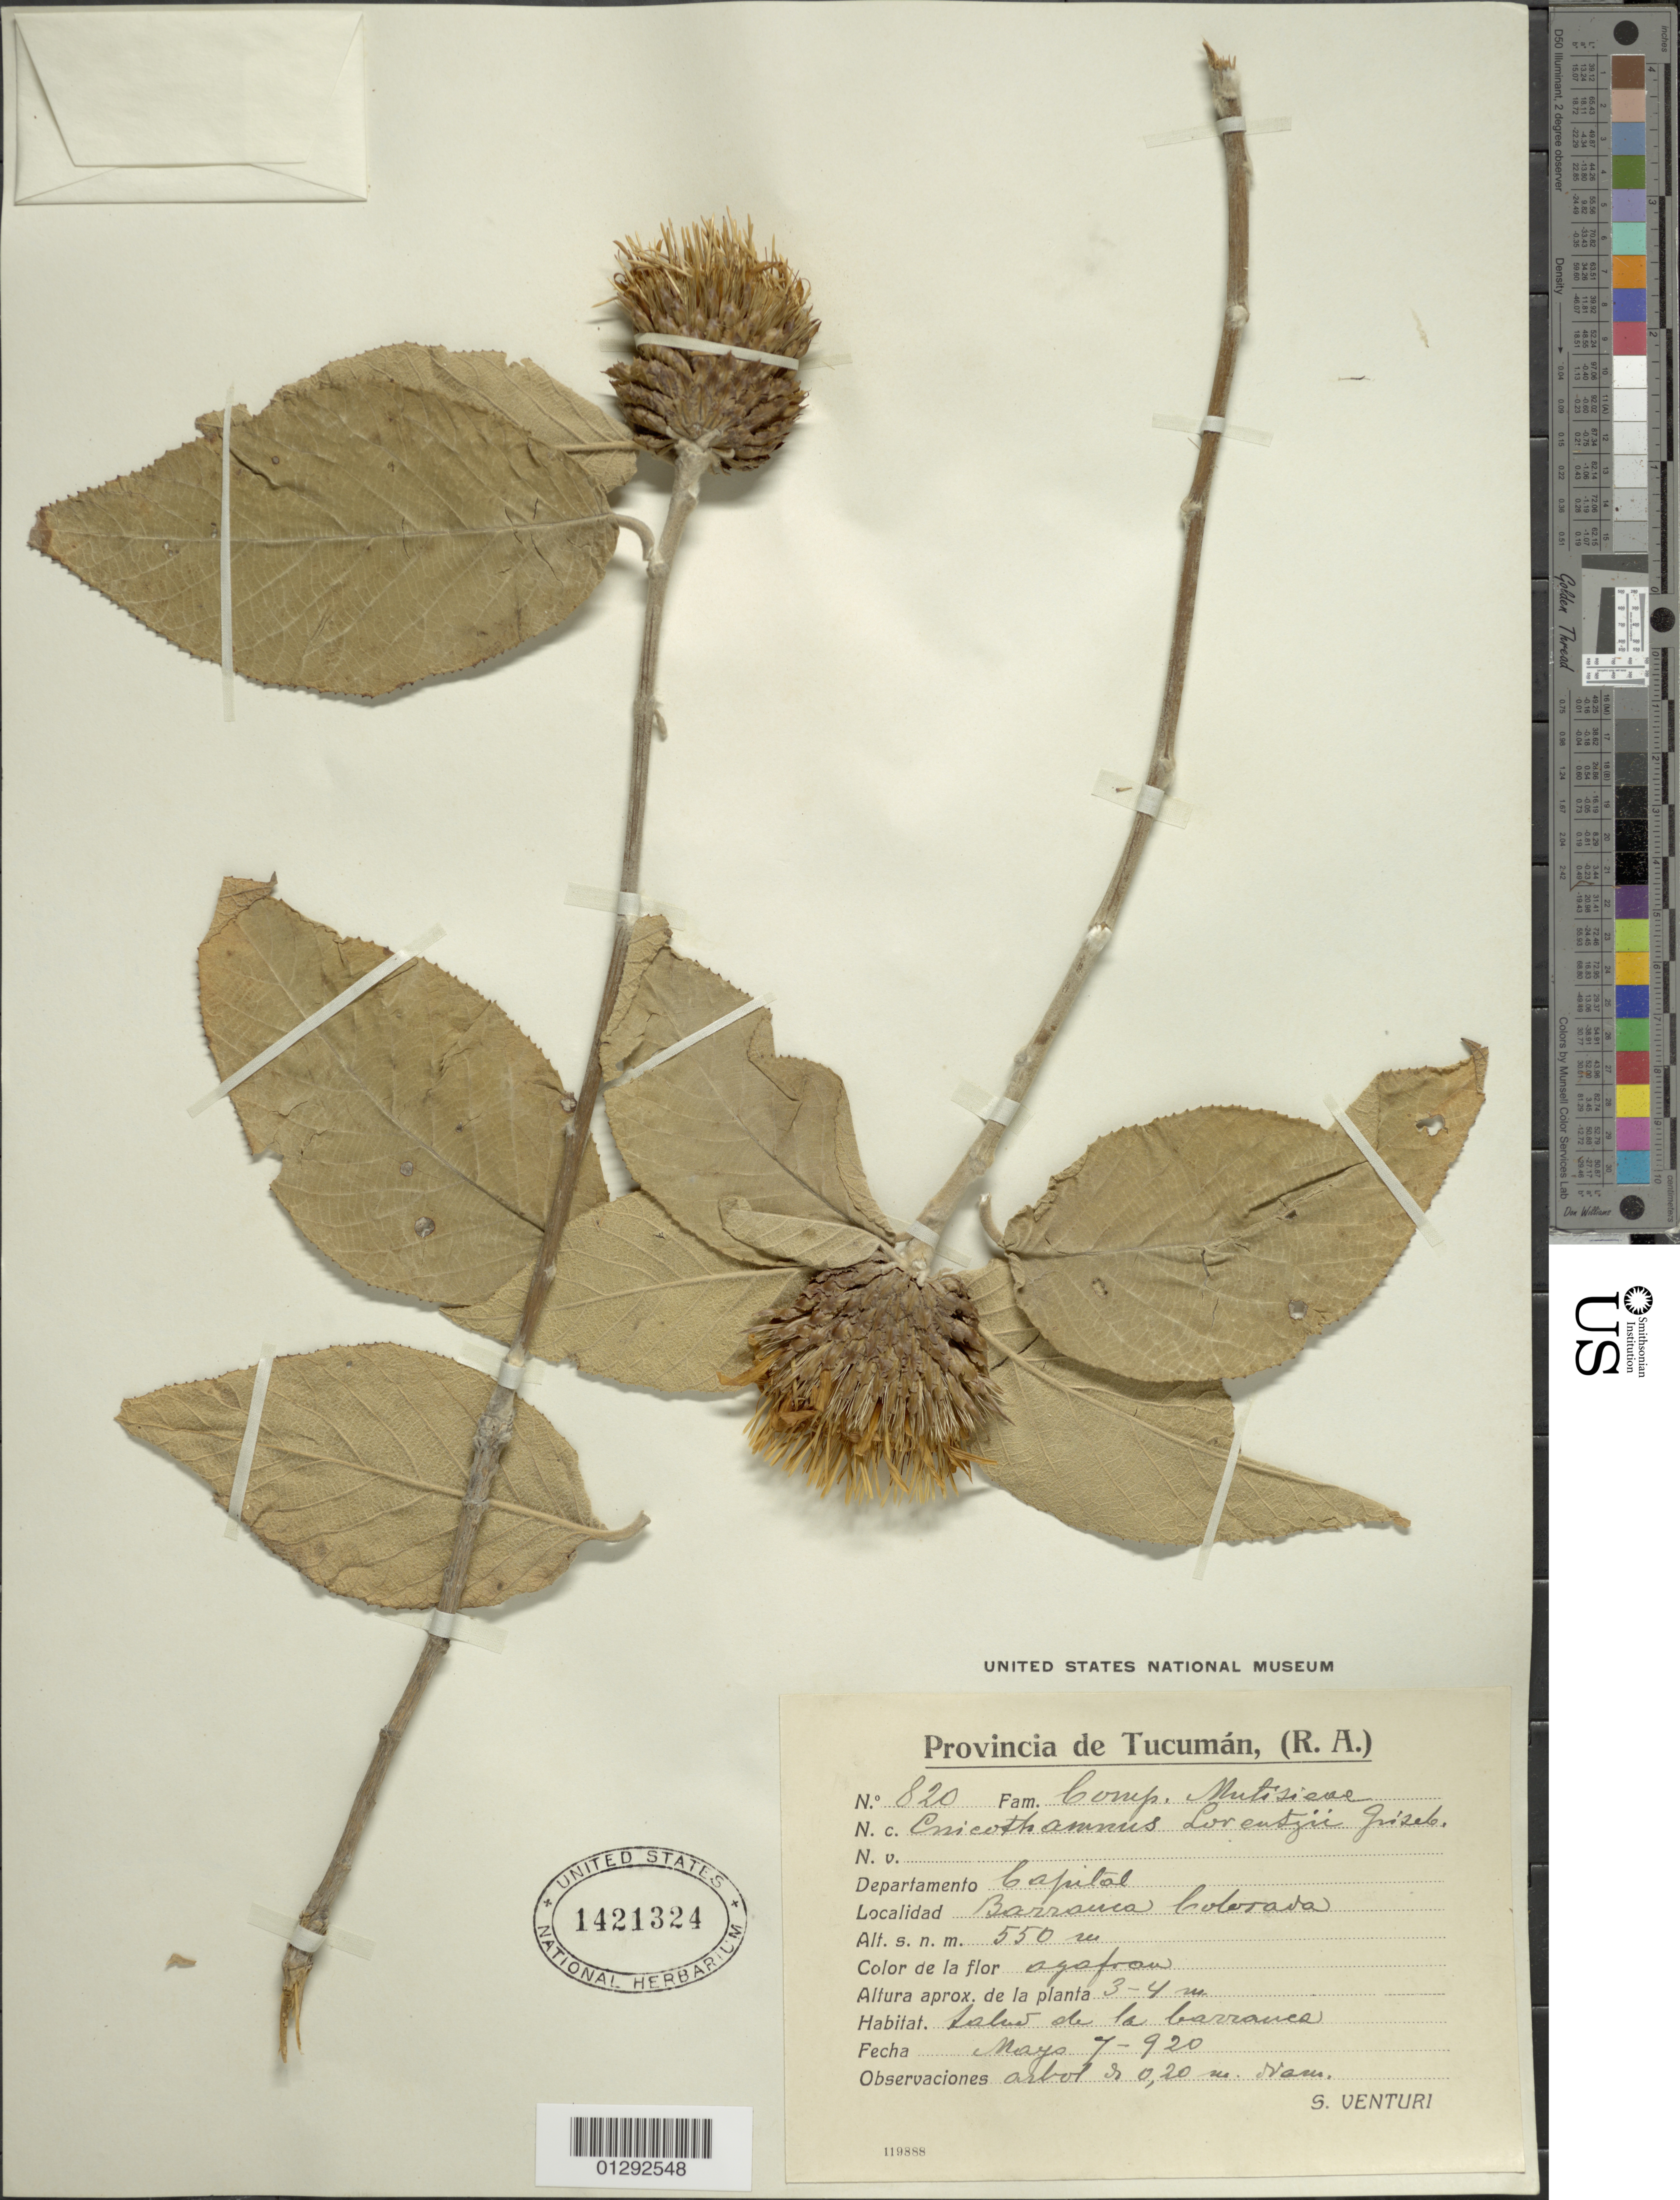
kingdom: Plantae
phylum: Tracheophyta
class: Magnoliopsida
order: Asterales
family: Asteraceae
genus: Cnicothamnus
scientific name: Cnicothamnus lorentzii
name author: Griseb.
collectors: S. Venturi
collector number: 820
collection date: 1920-05-07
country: Argentina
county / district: Capital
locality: Barrauca Colorada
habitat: Salve de la barranes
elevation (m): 550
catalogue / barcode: US 1421324